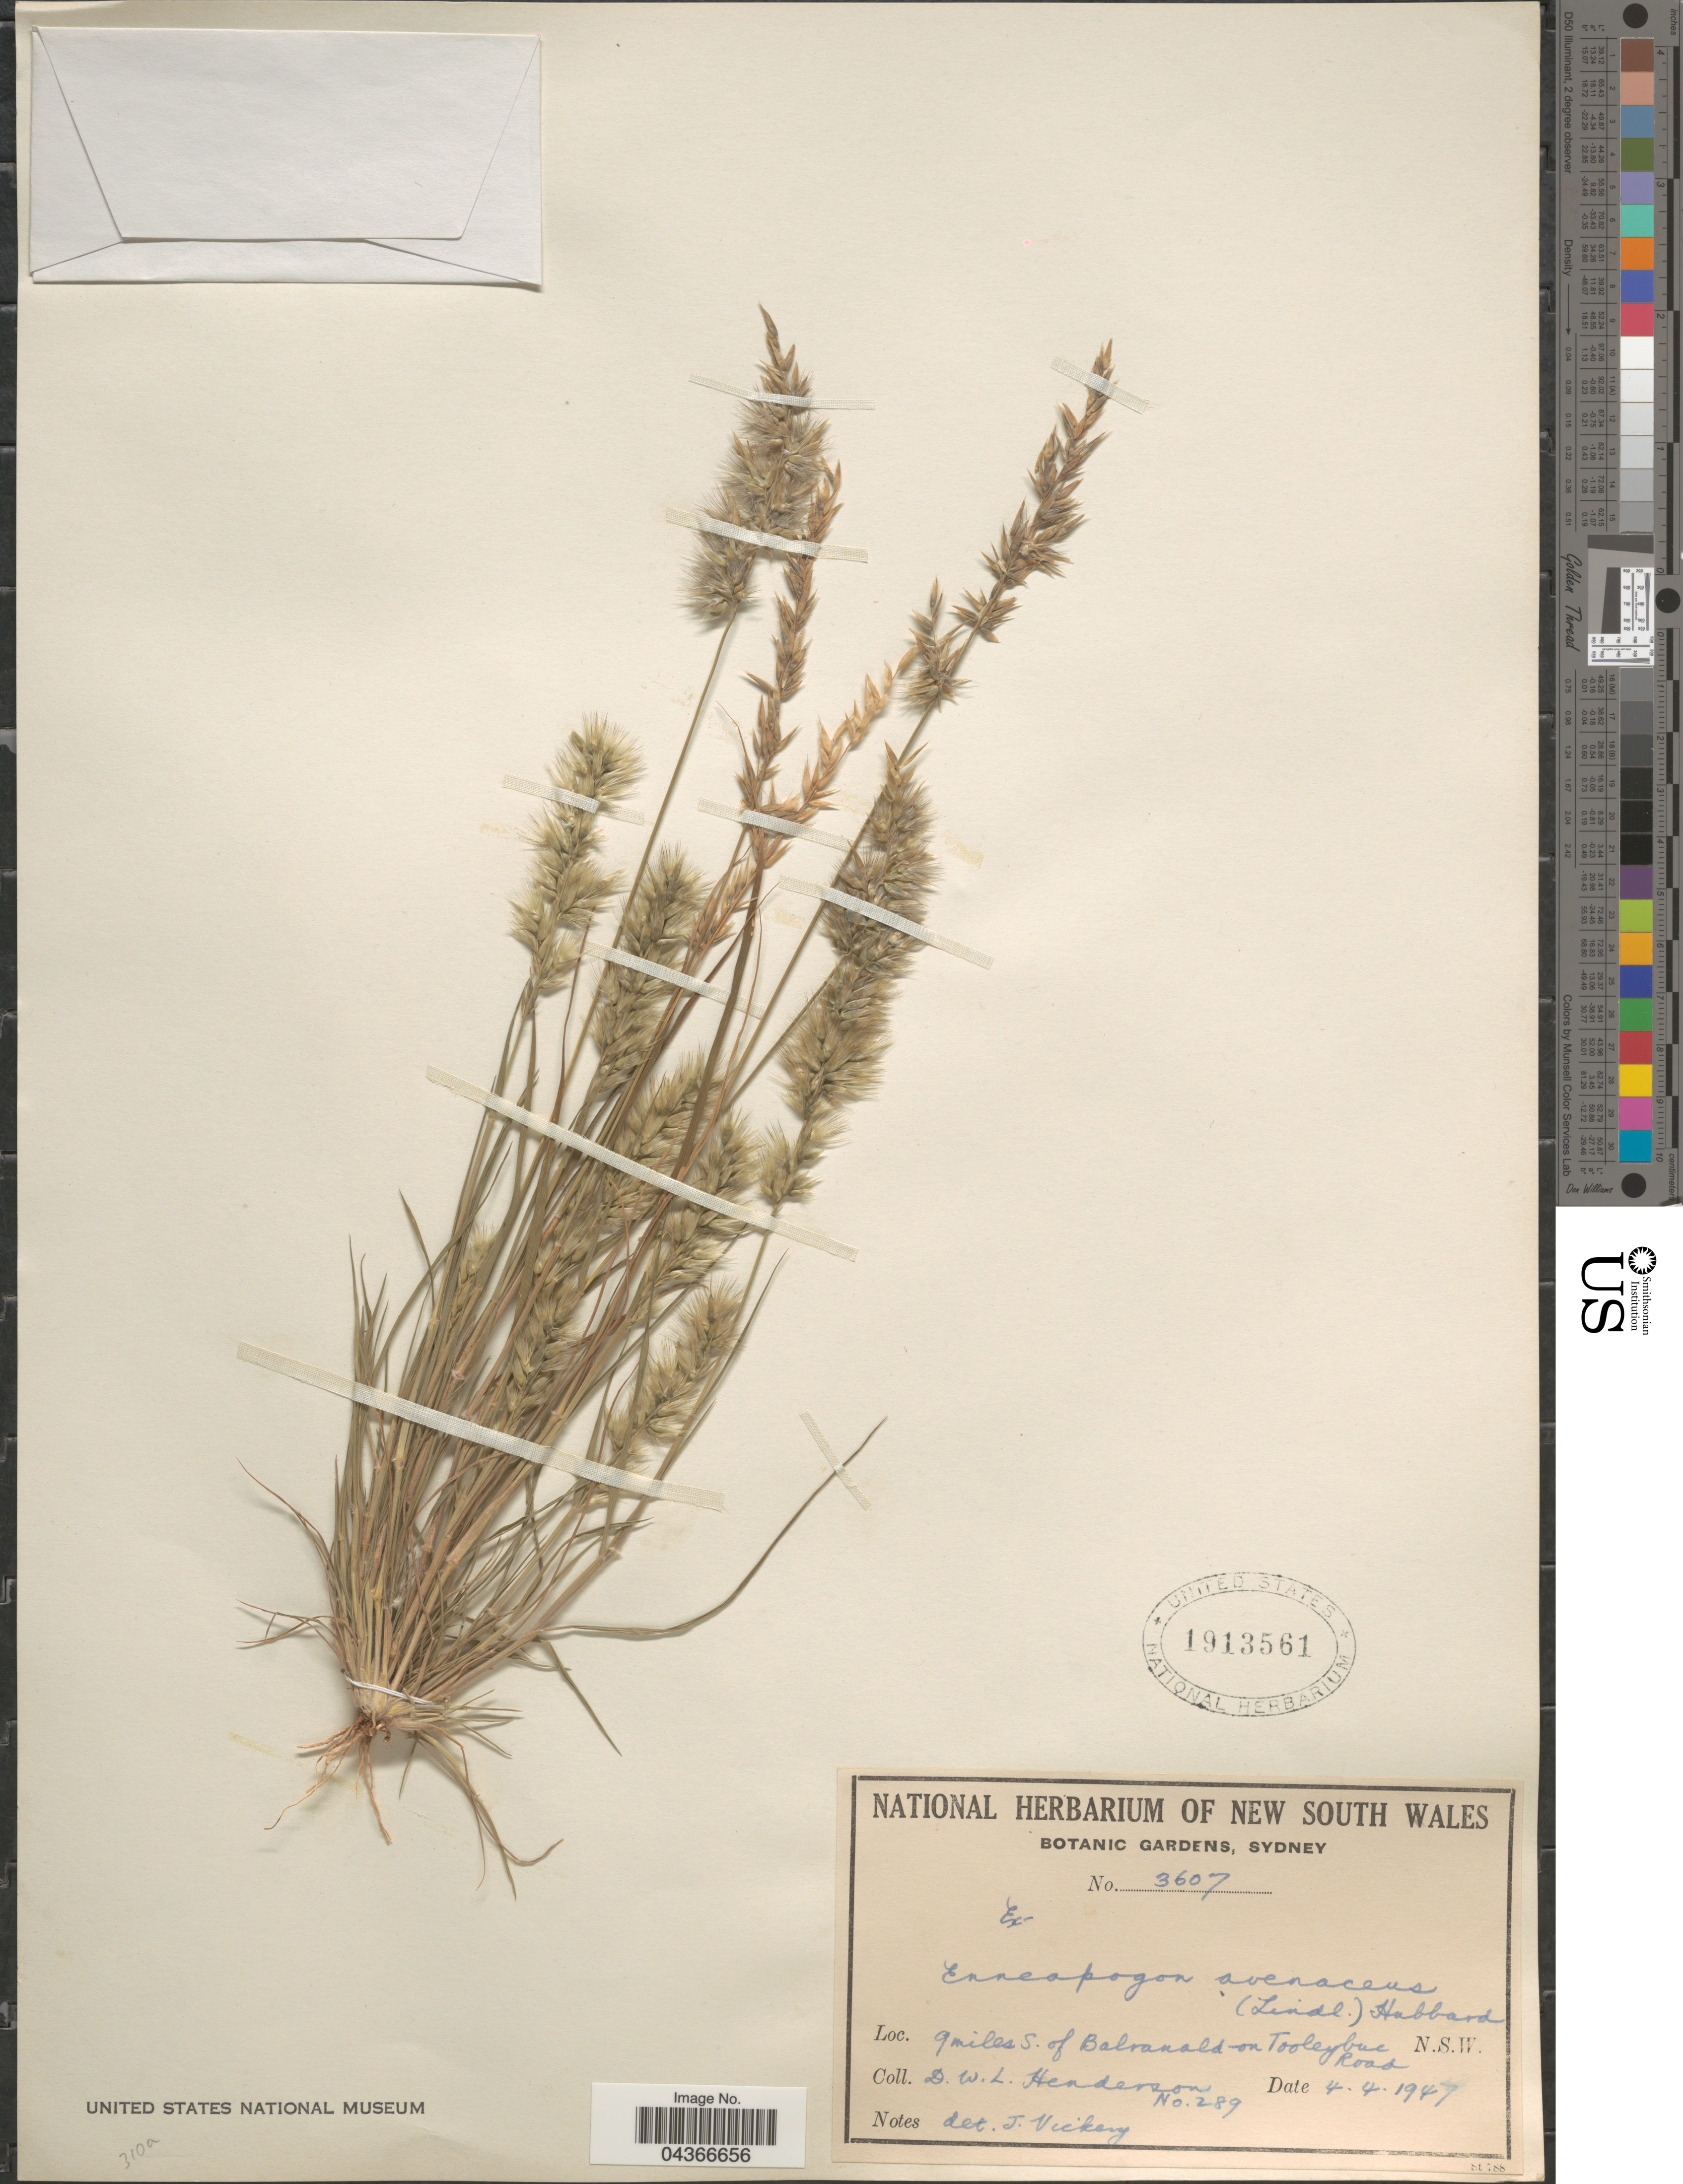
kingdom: Plantae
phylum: Tracheophyta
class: Liliopsida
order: Poales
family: Poaceae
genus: Enneapogon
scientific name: Enneapogon avenaceus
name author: (Lindl.) C.E. Hubb.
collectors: D. Henderson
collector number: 289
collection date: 1947-04-04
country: Australia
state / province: New South Wales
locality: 9 miles S. of Balranald on Tooleybuc Road.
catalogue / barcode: US 1913561